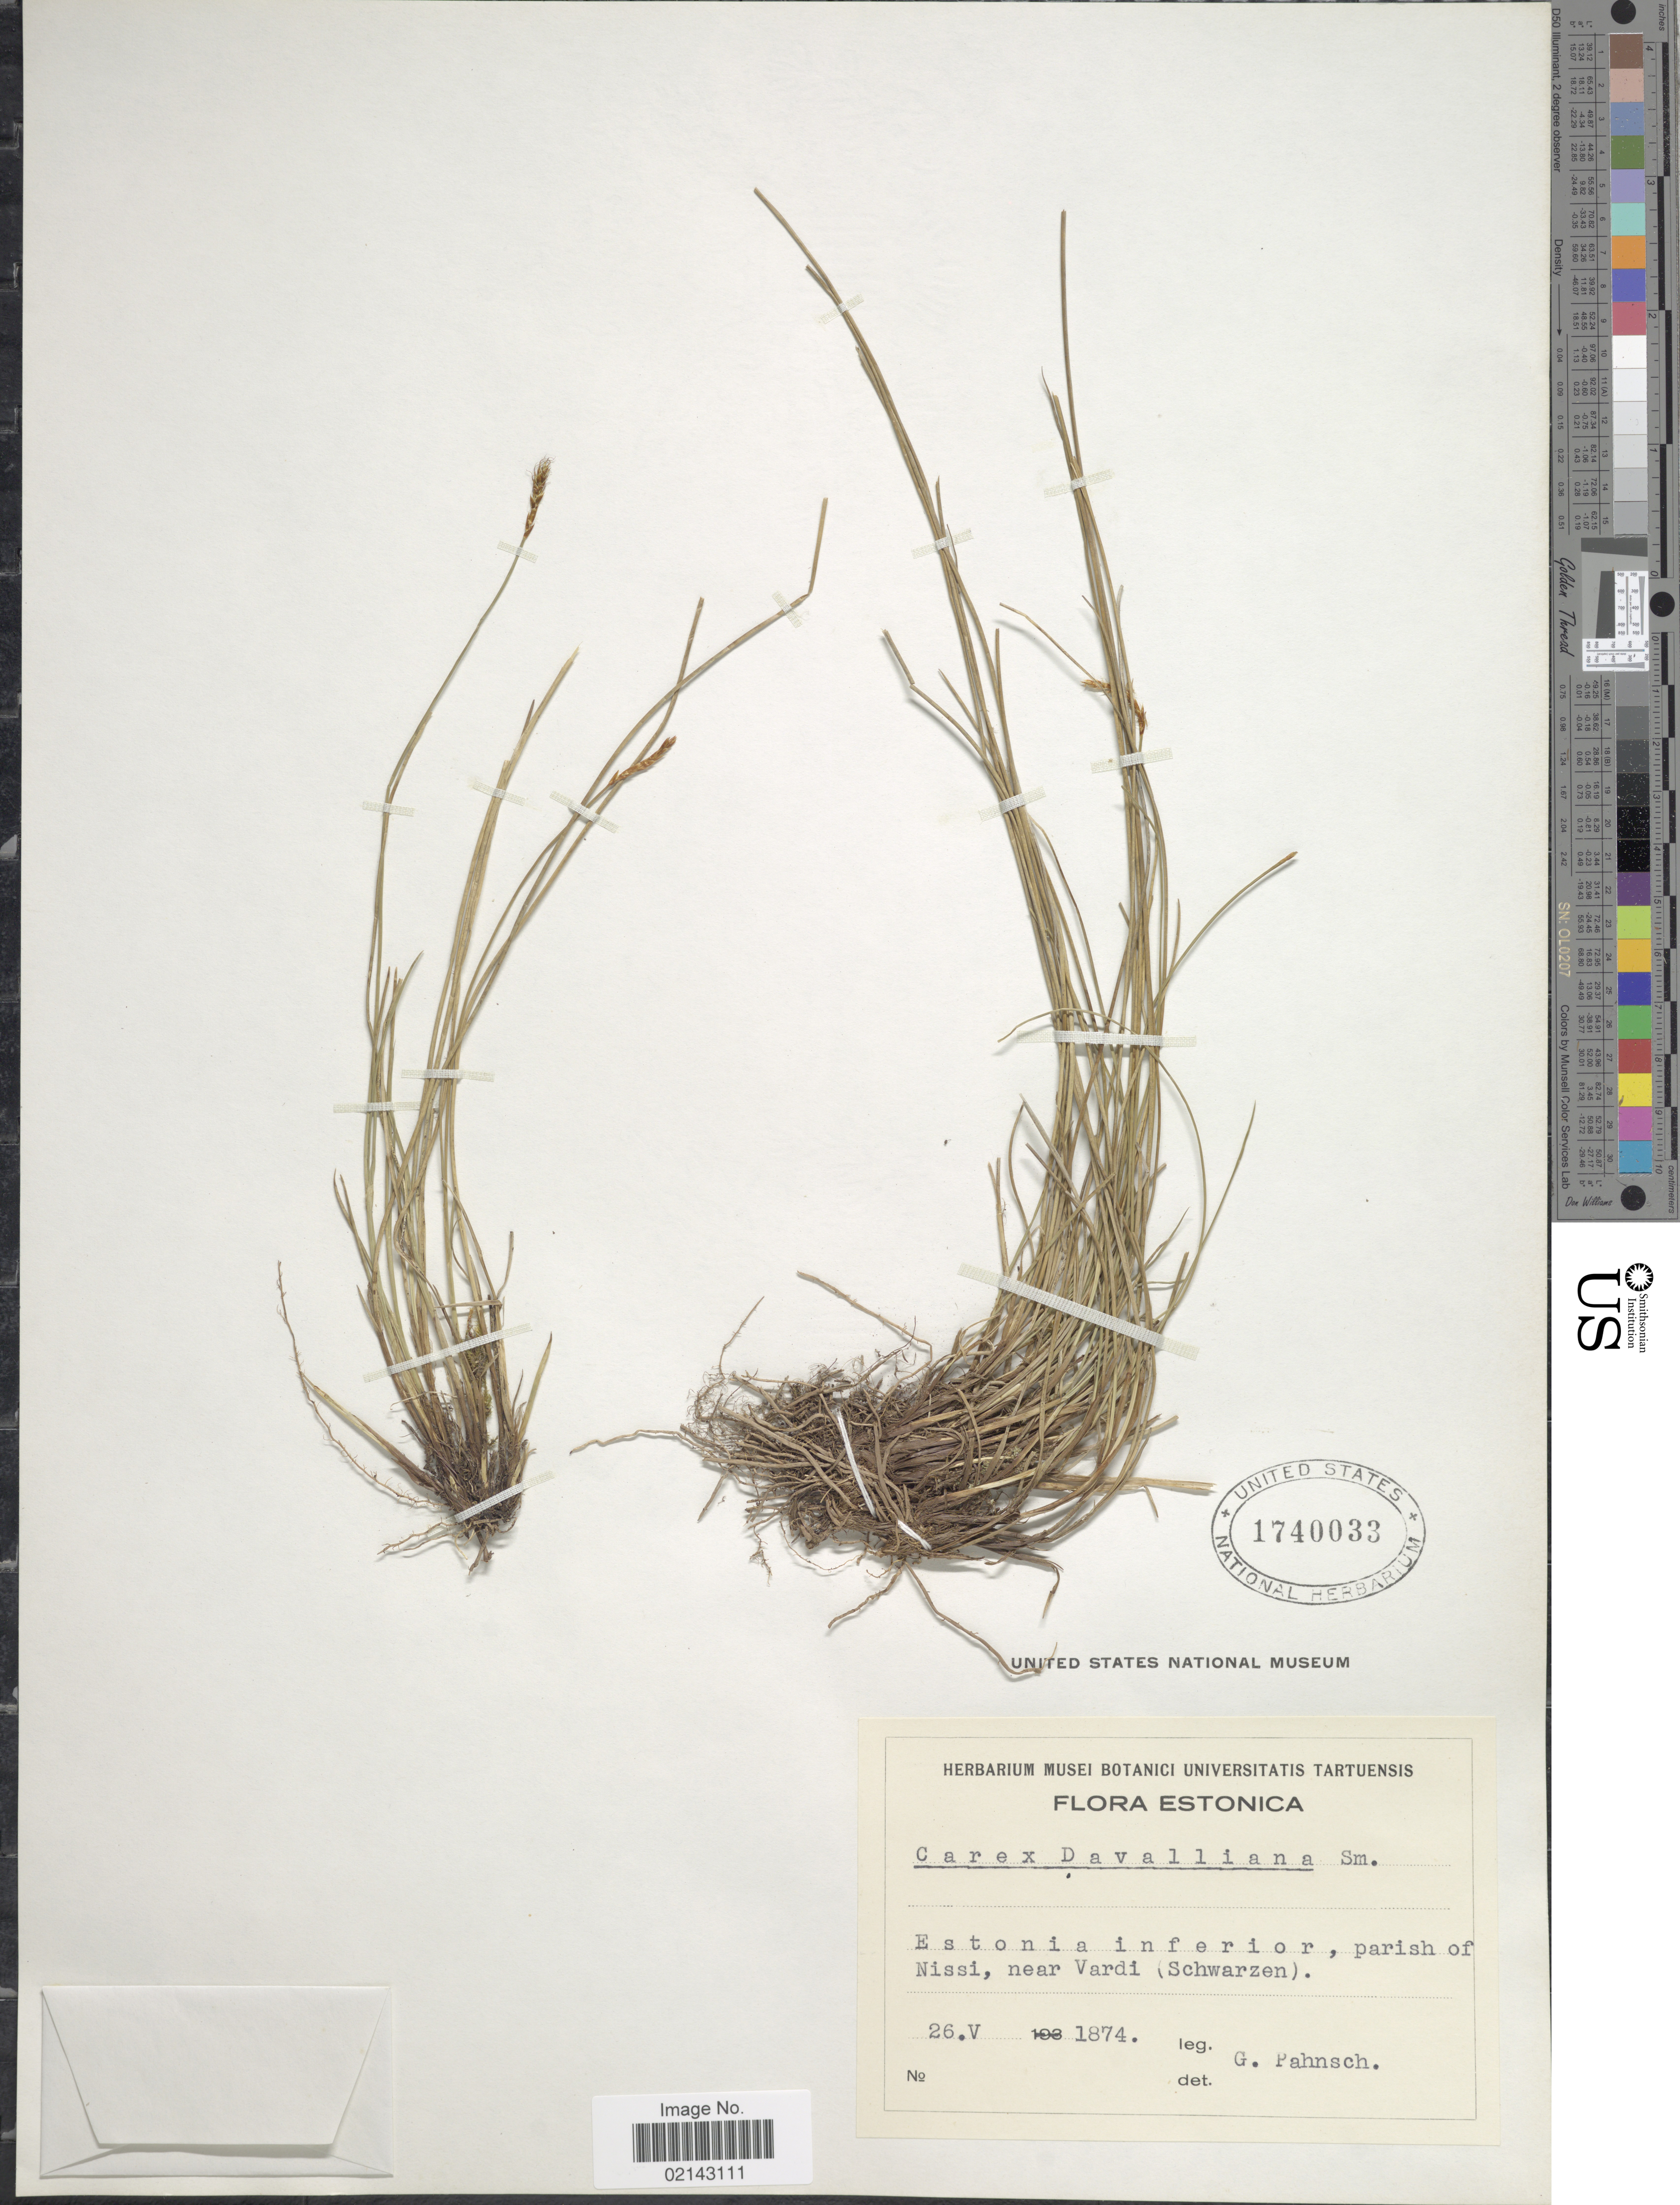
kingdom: Plantae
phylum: Tracheophyta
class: Liliopsida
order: Poales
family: Cyperaceae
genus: Carex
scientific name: Carex davalliana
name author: Sm.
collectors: G. Pahnsch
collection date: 1874-05-26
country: Estonia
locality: Estonica. Estonia inferior, parish of Nissi, near Vardi (Schwarzen)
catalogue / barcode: US 1740033